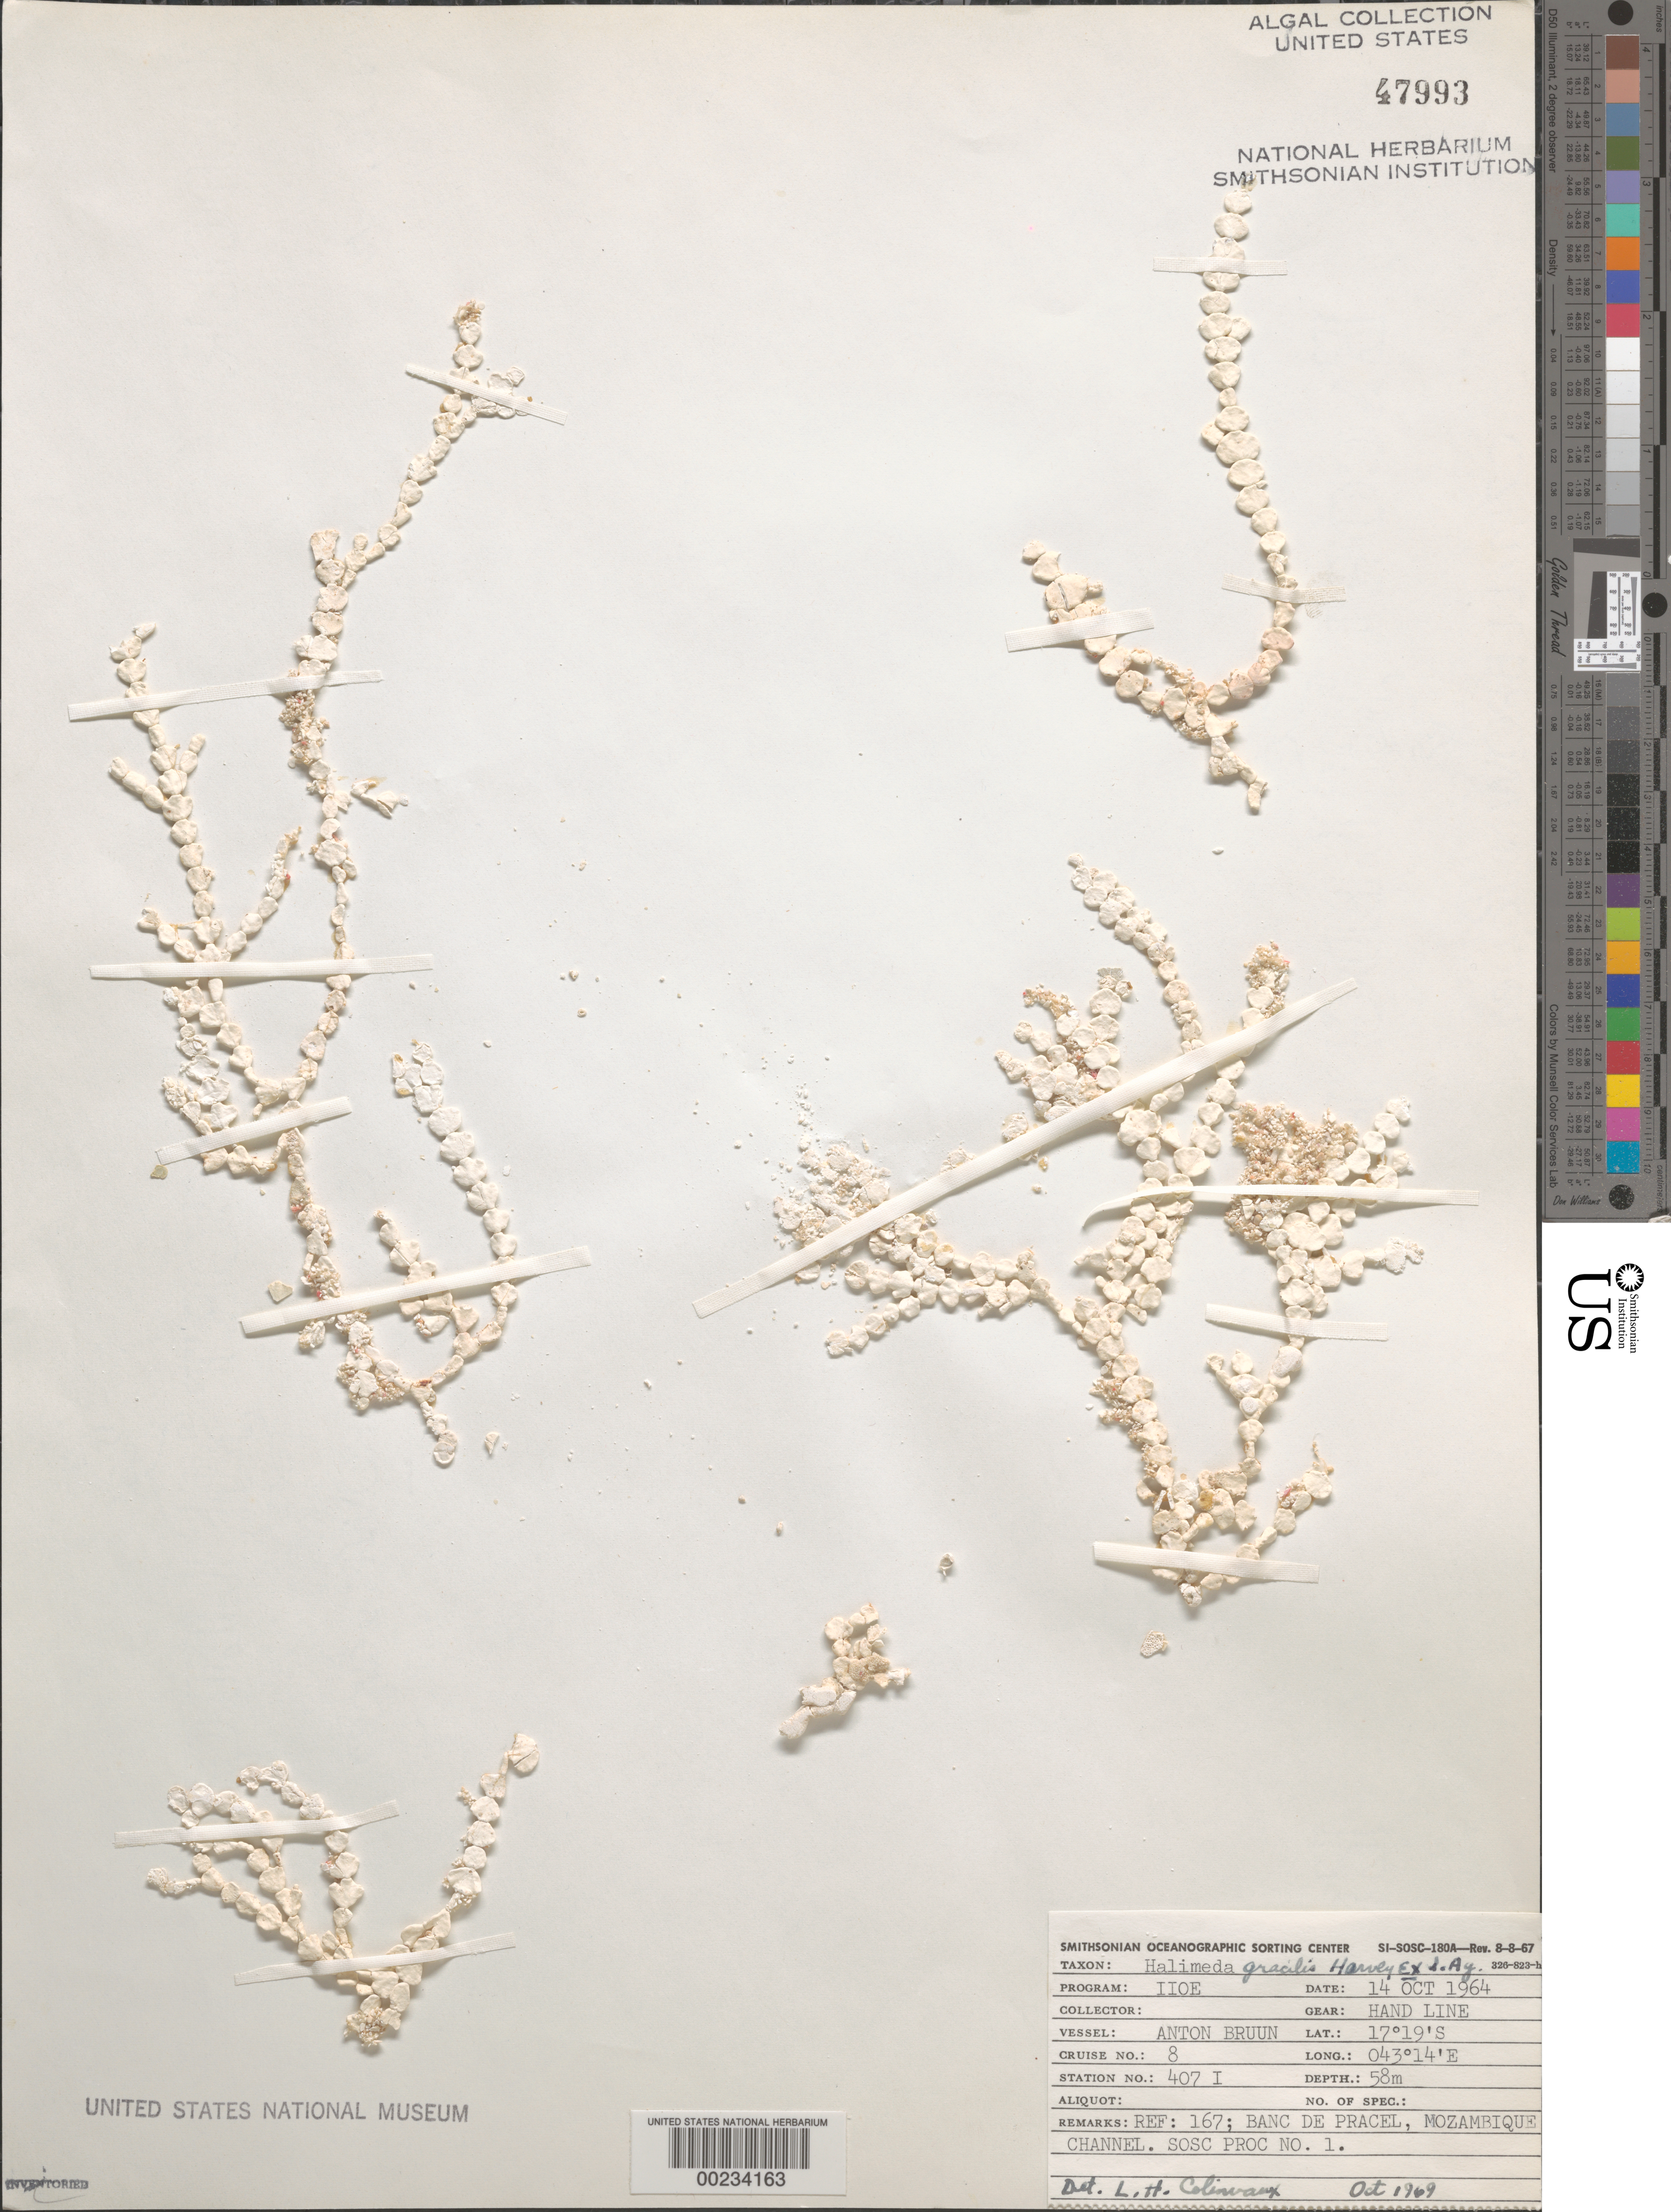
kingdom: Plantae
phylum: Chlorophyta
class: Ulvophyceae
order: Bryopsidales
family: Halimedaceae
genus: Halimeda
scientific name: Halimeda gracilis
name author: Harv. ex J. Agardh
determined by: Hillis-Colinvaux, L.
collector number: Station 407i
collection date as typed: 14 Oct 1964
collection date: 1964-10-14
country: Mozambique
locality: Banc de Pracel, Mozambique Channel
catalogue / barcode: US 47993